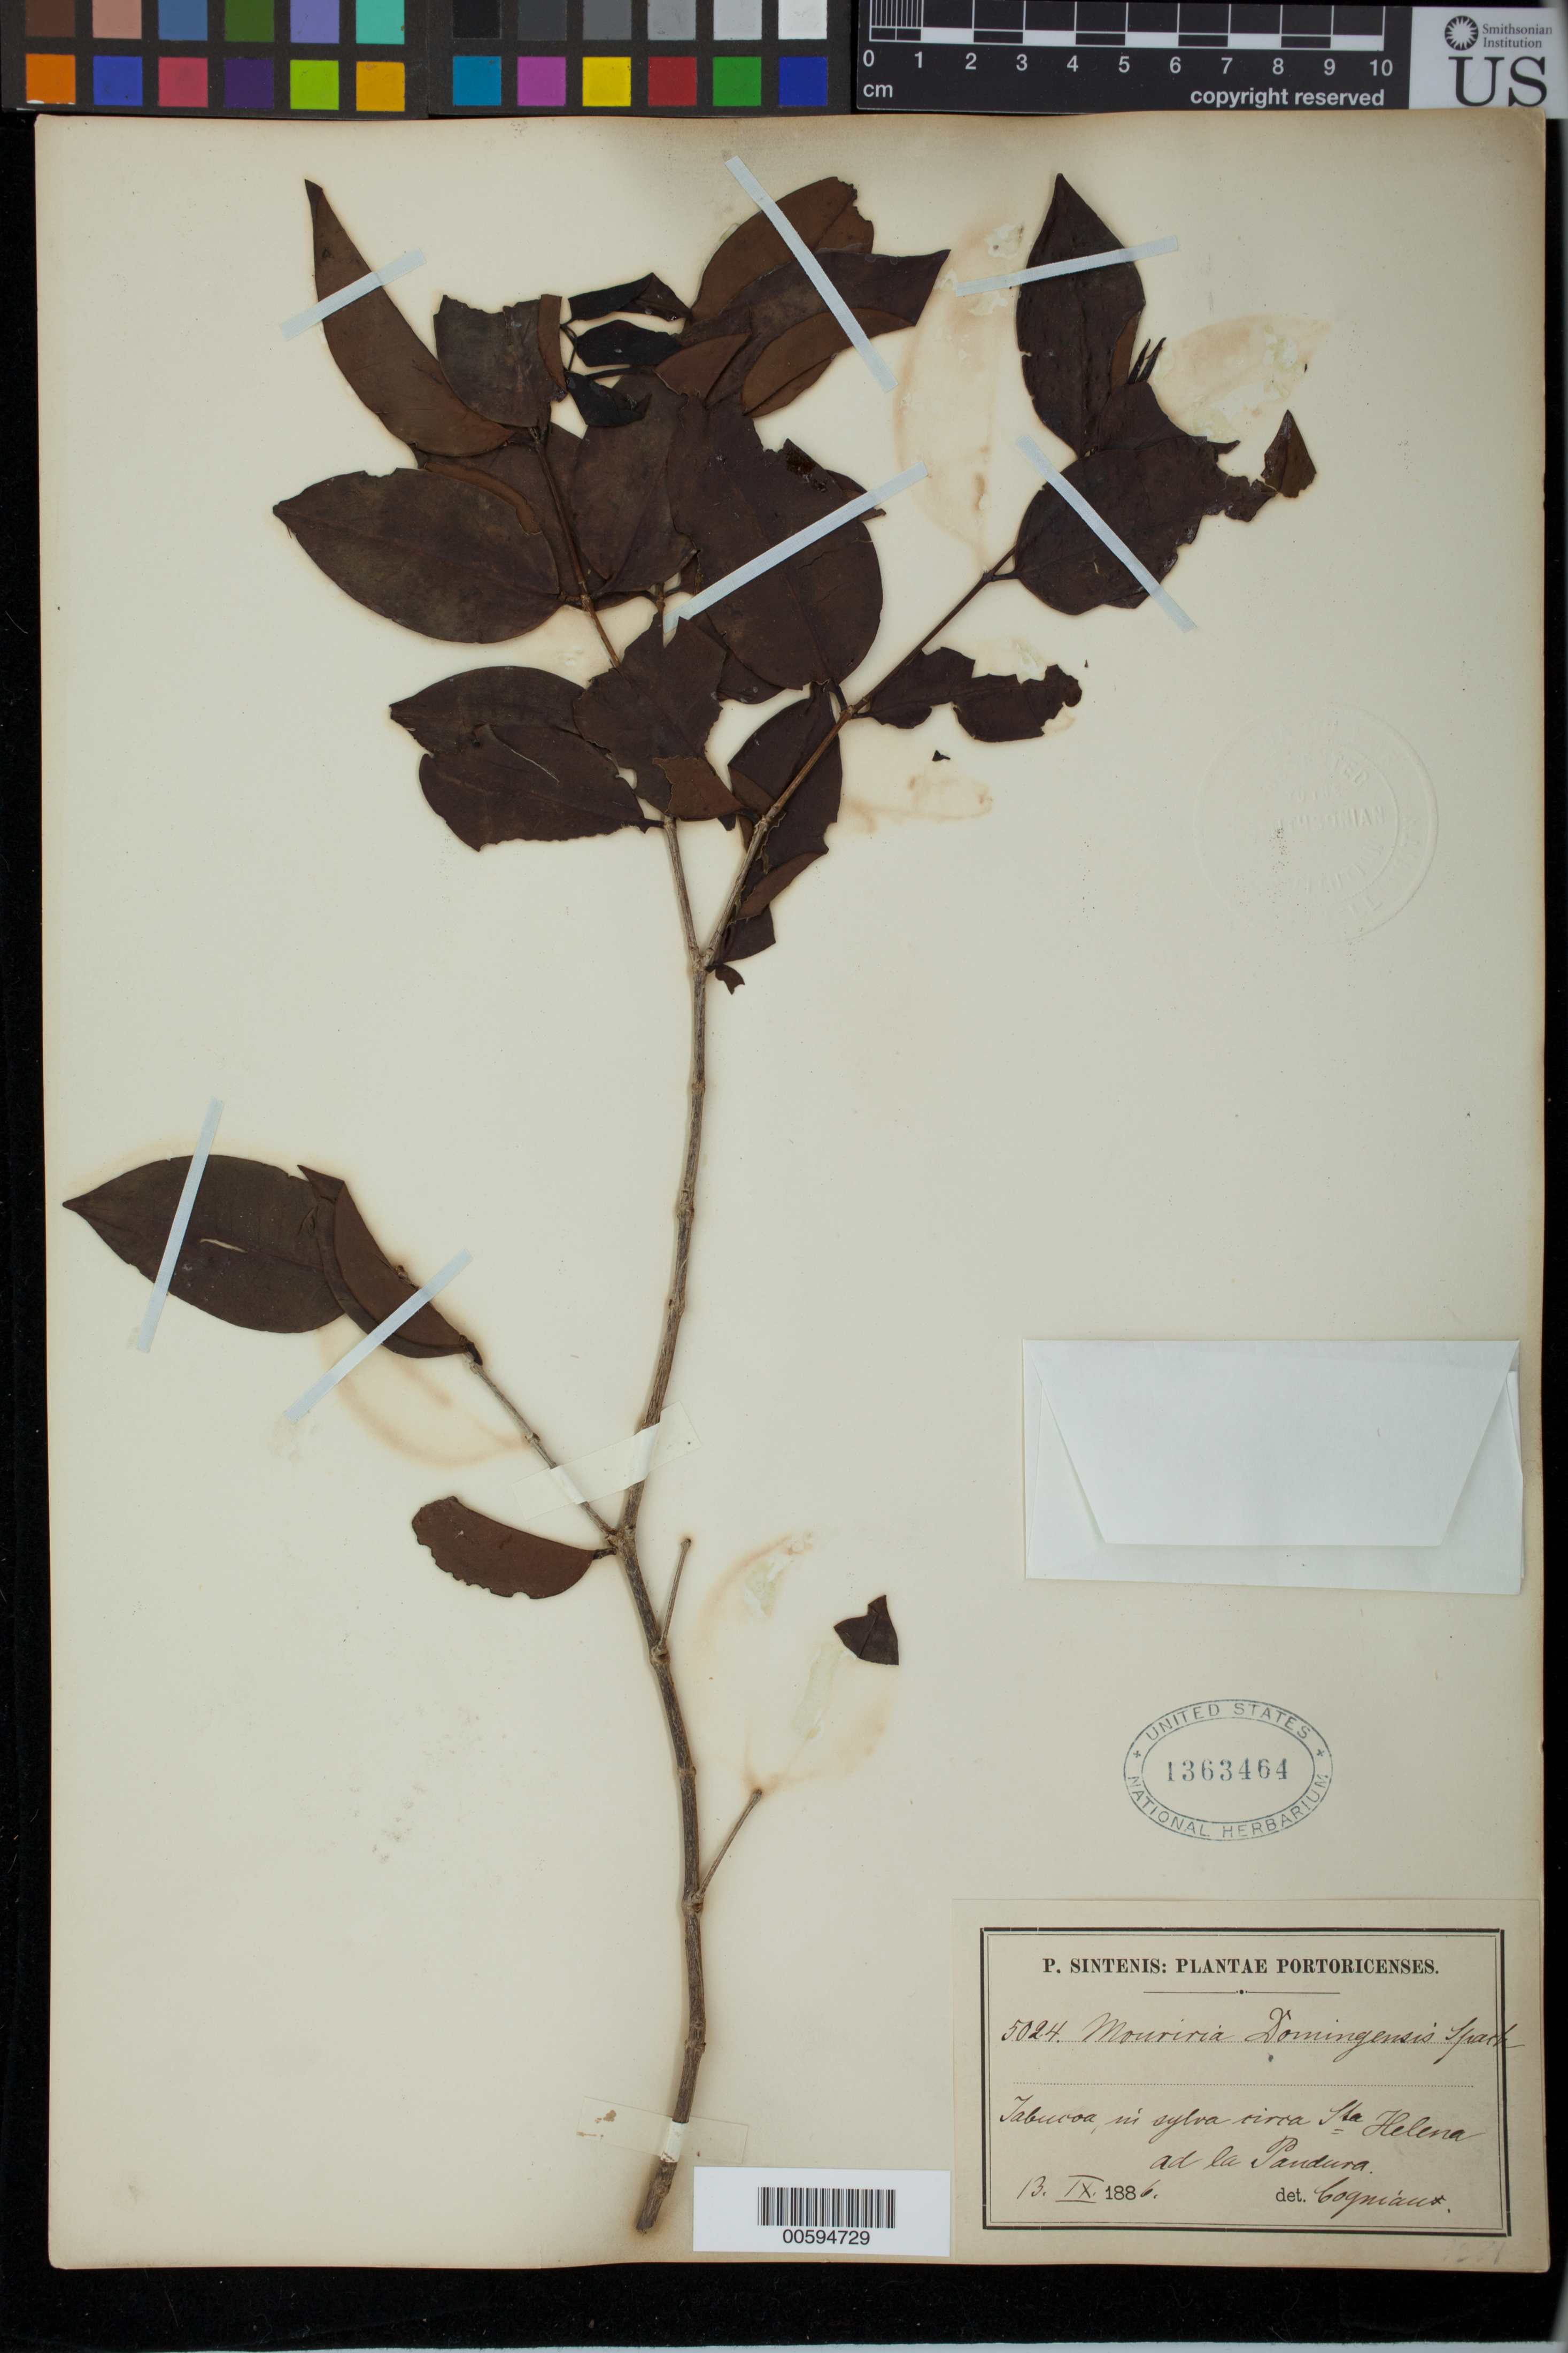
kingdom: Plantae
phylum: Tracheophyta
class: Magnoliopsida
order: Myrtales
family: Melastomataceae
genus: Mouriri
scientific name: Mouriri domingensis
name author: (Tussac) Spach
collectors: P. Sintenis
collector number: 5024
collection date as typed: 13 Sep 1886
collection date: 1886-09-13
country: Puerto Rico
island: Greater Antilles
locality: Yabucoa, in sylva circa Sta. Helena ad la Pandura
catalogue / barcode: US 1363464